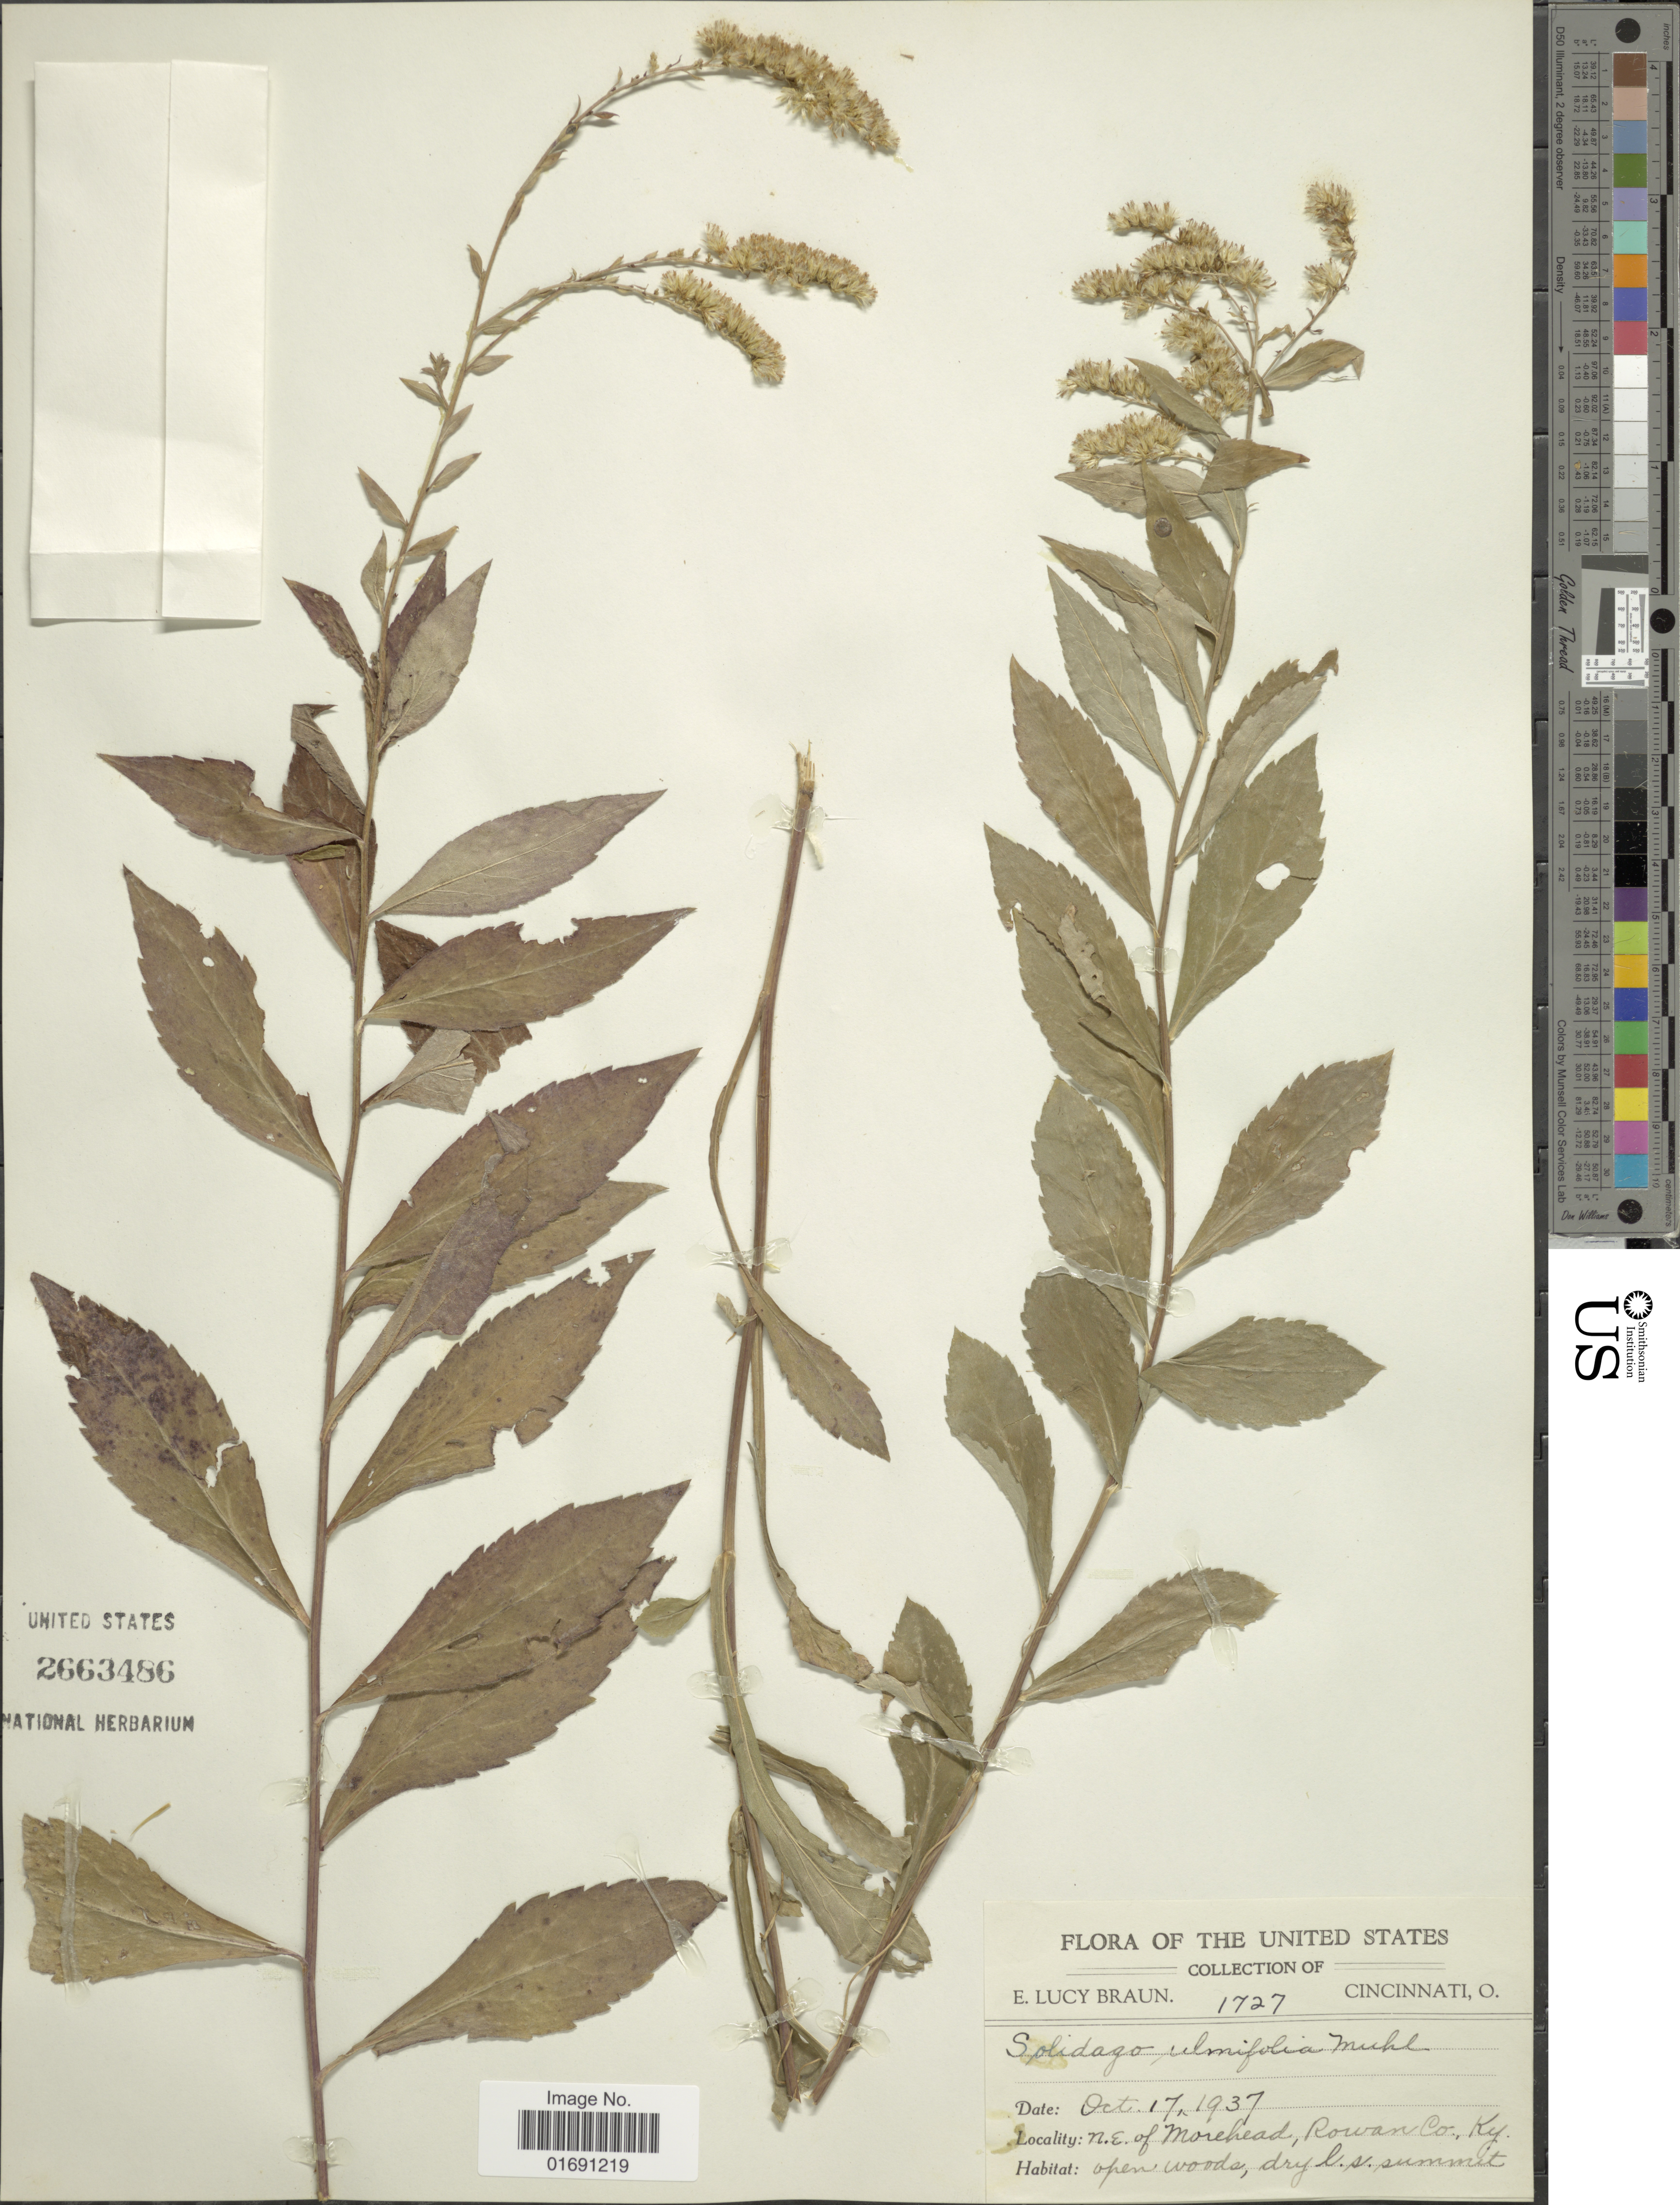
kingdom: Plantae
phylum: Tracheophyta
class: Magnoliopsida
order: Asterales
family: Asteraceae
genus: Solidago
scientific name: Solidago ulmifolia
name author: Muhl. ex Willd.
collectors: E. L. Braun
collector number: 1727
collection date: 1937-10-17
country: United States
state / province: Kentucky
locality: N.E. of Morehead, Rowan Co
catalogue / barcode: US 2663486